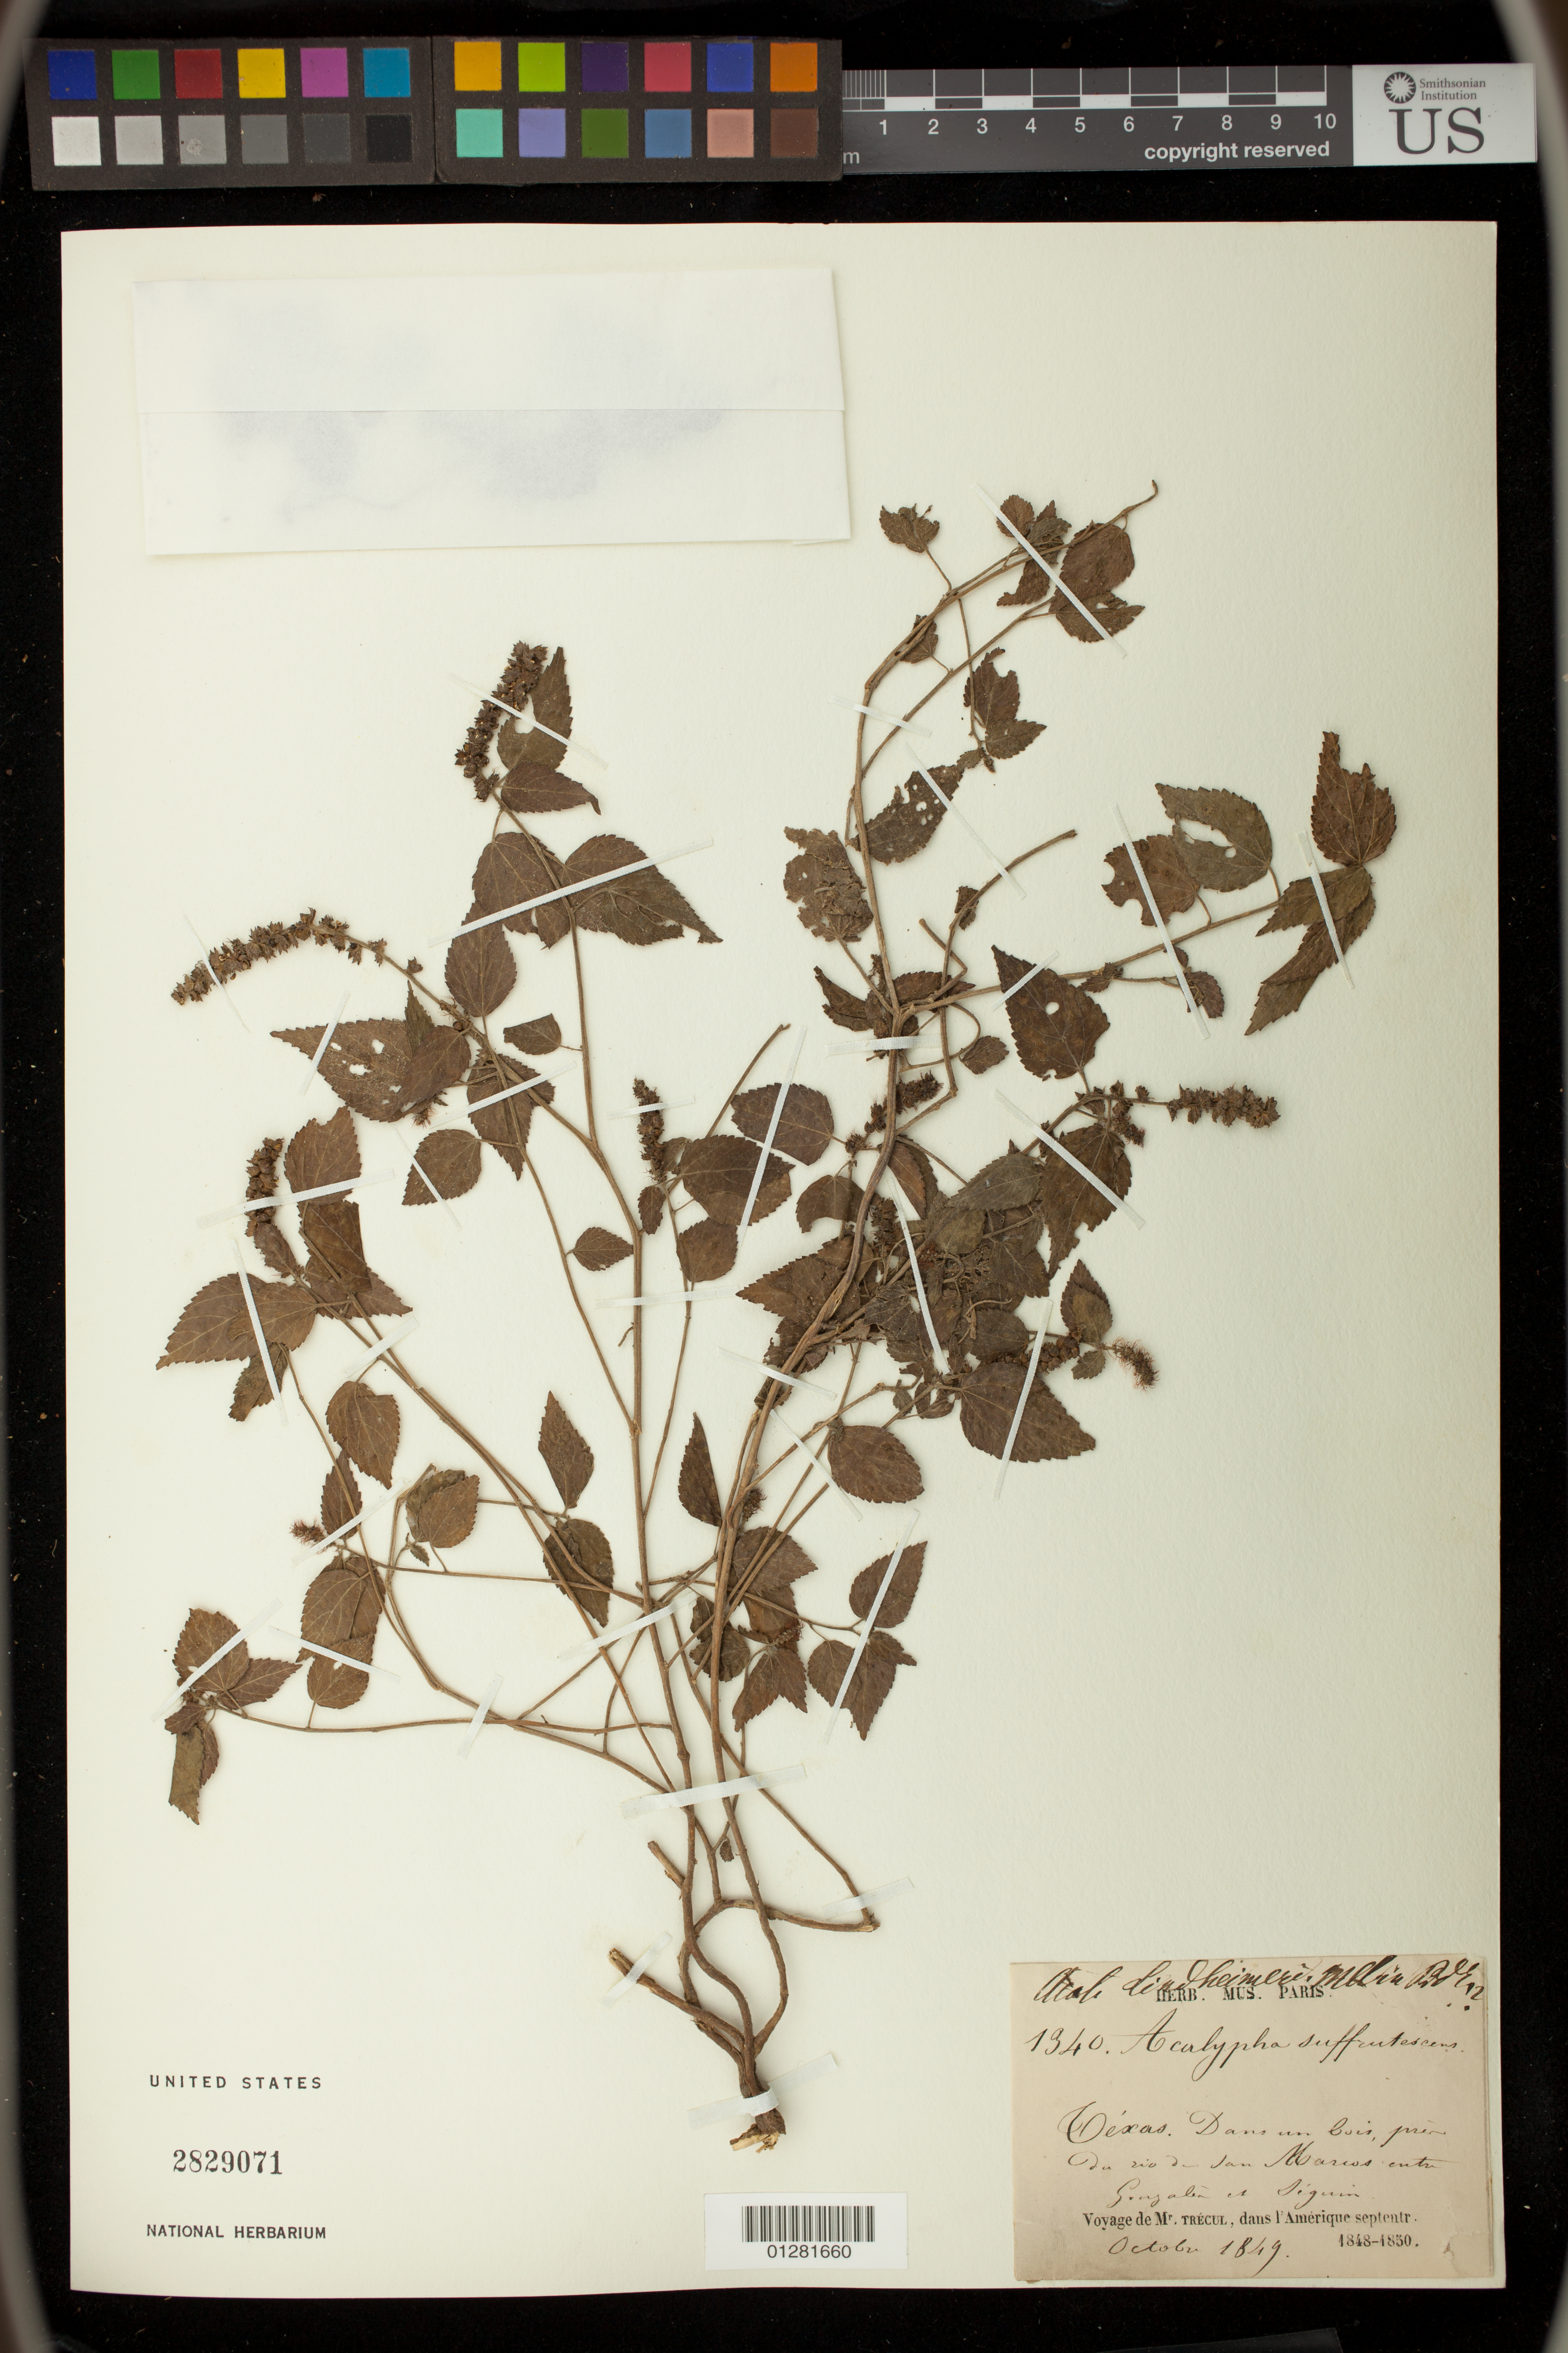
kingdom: Plantae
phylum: Tracheophyta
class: Magnoliopsida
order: Malpighiales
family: Euphorbiaceae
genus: Acalypha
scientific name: Acalypha lindheimeri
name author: Müll. Arg.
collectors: A. Trécul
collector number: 1940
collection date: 1849-10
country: United States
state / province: Texas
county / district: Guadalupe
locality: Dans un bois, pres du rio du san Marcos entre Gonzales et Seguin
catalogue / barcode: US 2829071